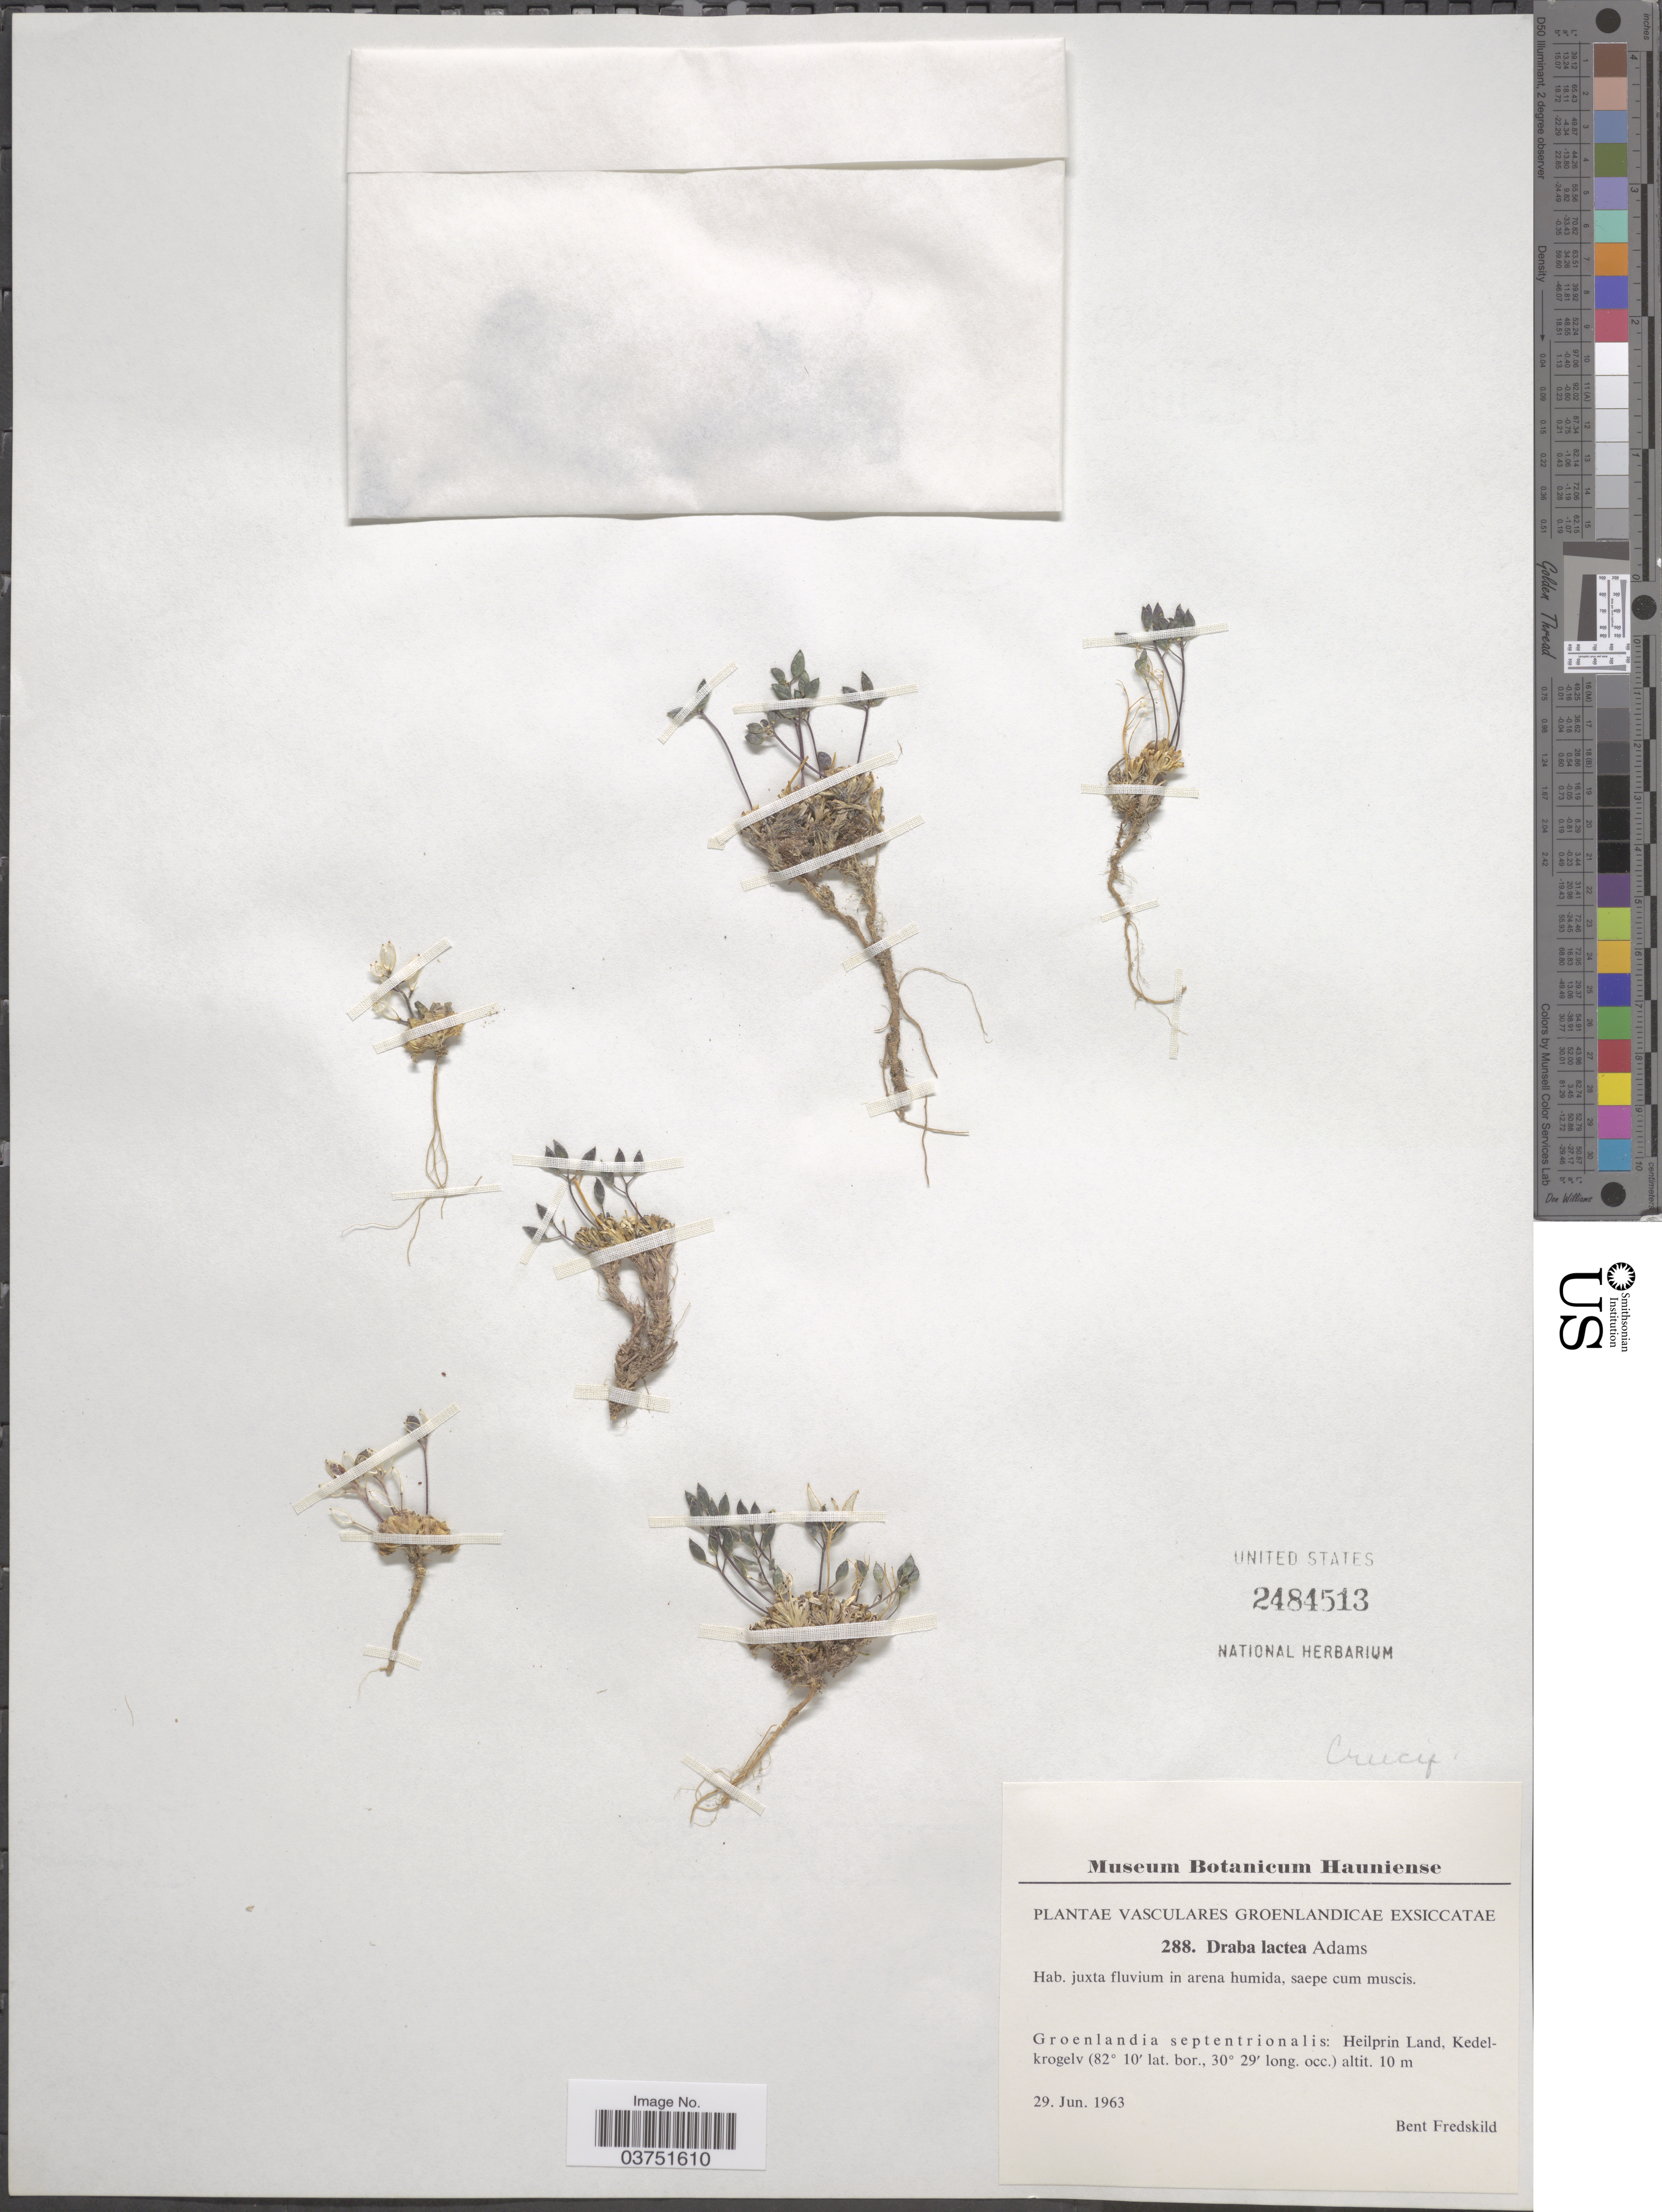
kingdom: Plantae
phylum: Tracheophyta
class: Magnoliopsida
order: Brassicales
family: Brassicaceae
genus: Draba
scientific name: Draba lactea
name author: Adams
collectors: B. Fredskild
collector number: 288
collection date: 1963-06-29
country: Greenland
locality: Groenlandia septentrionalis: Heilprin Land, Kedelkrogelv.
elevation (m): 10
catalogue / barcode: US 2484513